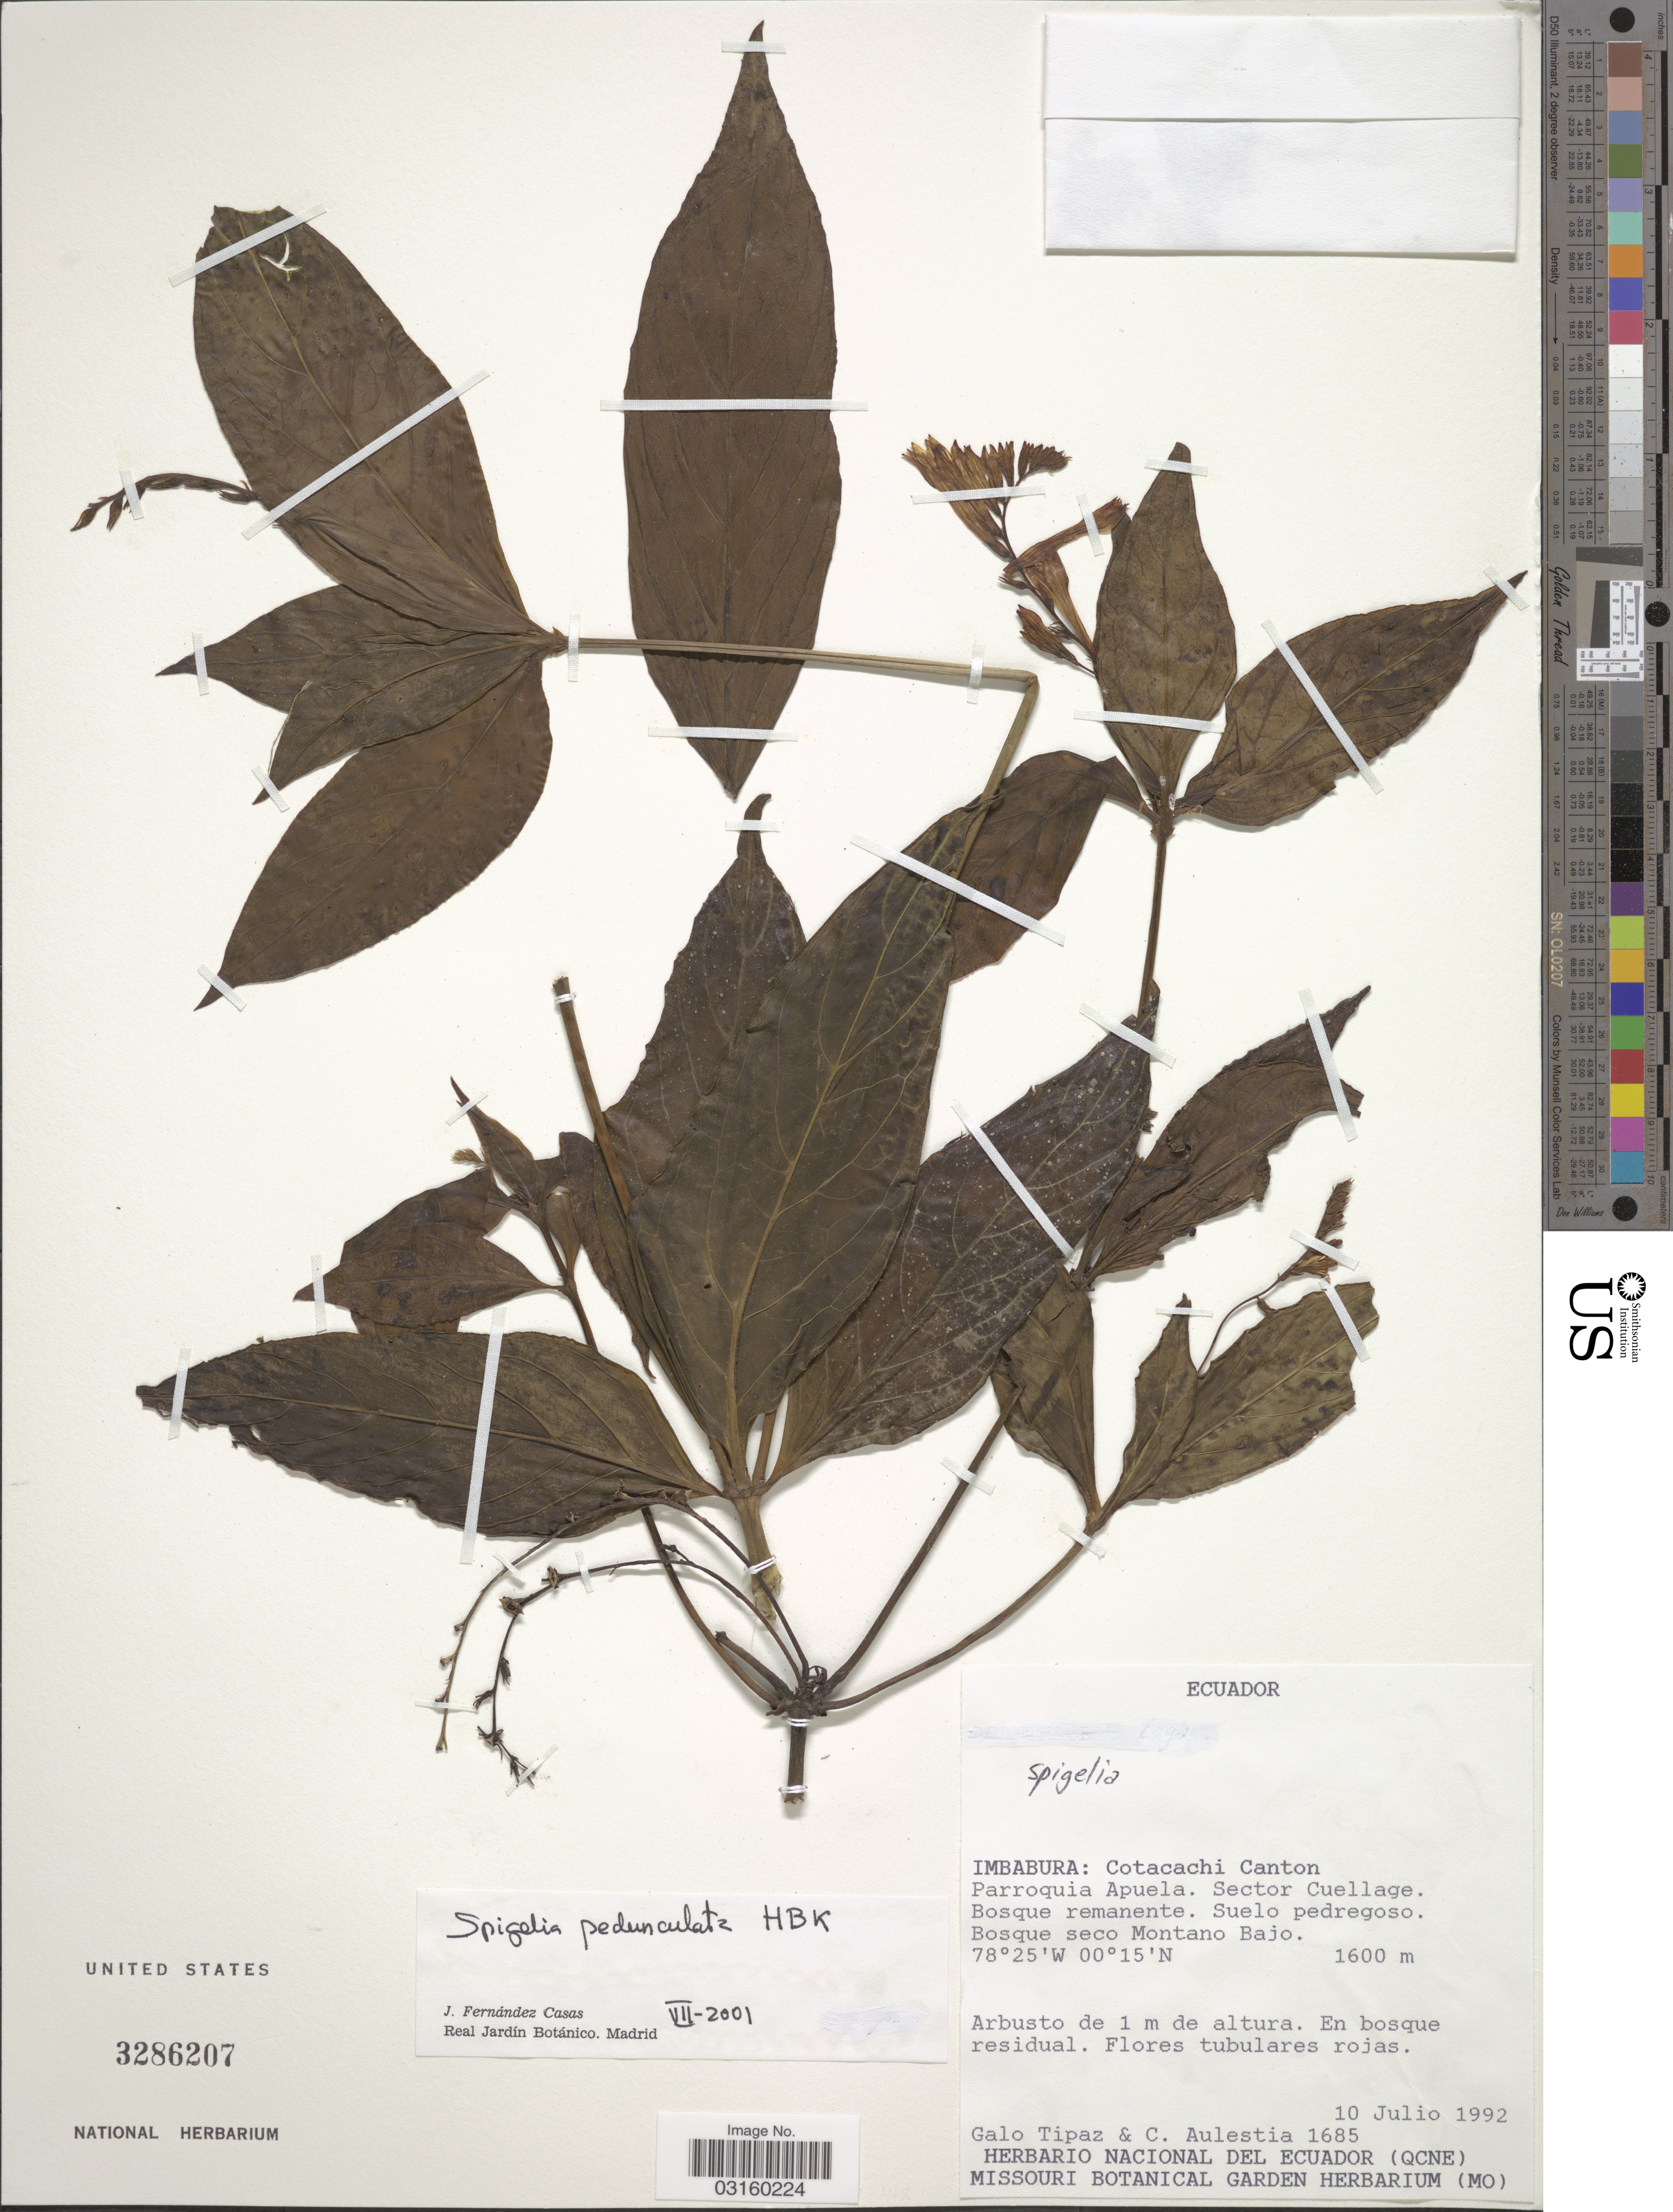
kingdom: Plantae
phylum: Tracheophyta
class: Magnoliopsida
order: Gentianales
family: Loganiaceae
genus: Spigelia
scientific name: Spigelia pedunculata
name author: Kunth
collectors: G. Tipaz & C. Aulestia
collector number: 1685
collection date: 1992-07-10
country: Ecuador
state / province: Imbabura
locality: Cotacachi Canton, Parroquia Apuela. Sector Cuellage.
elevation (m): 1600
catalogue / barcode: US 3286207